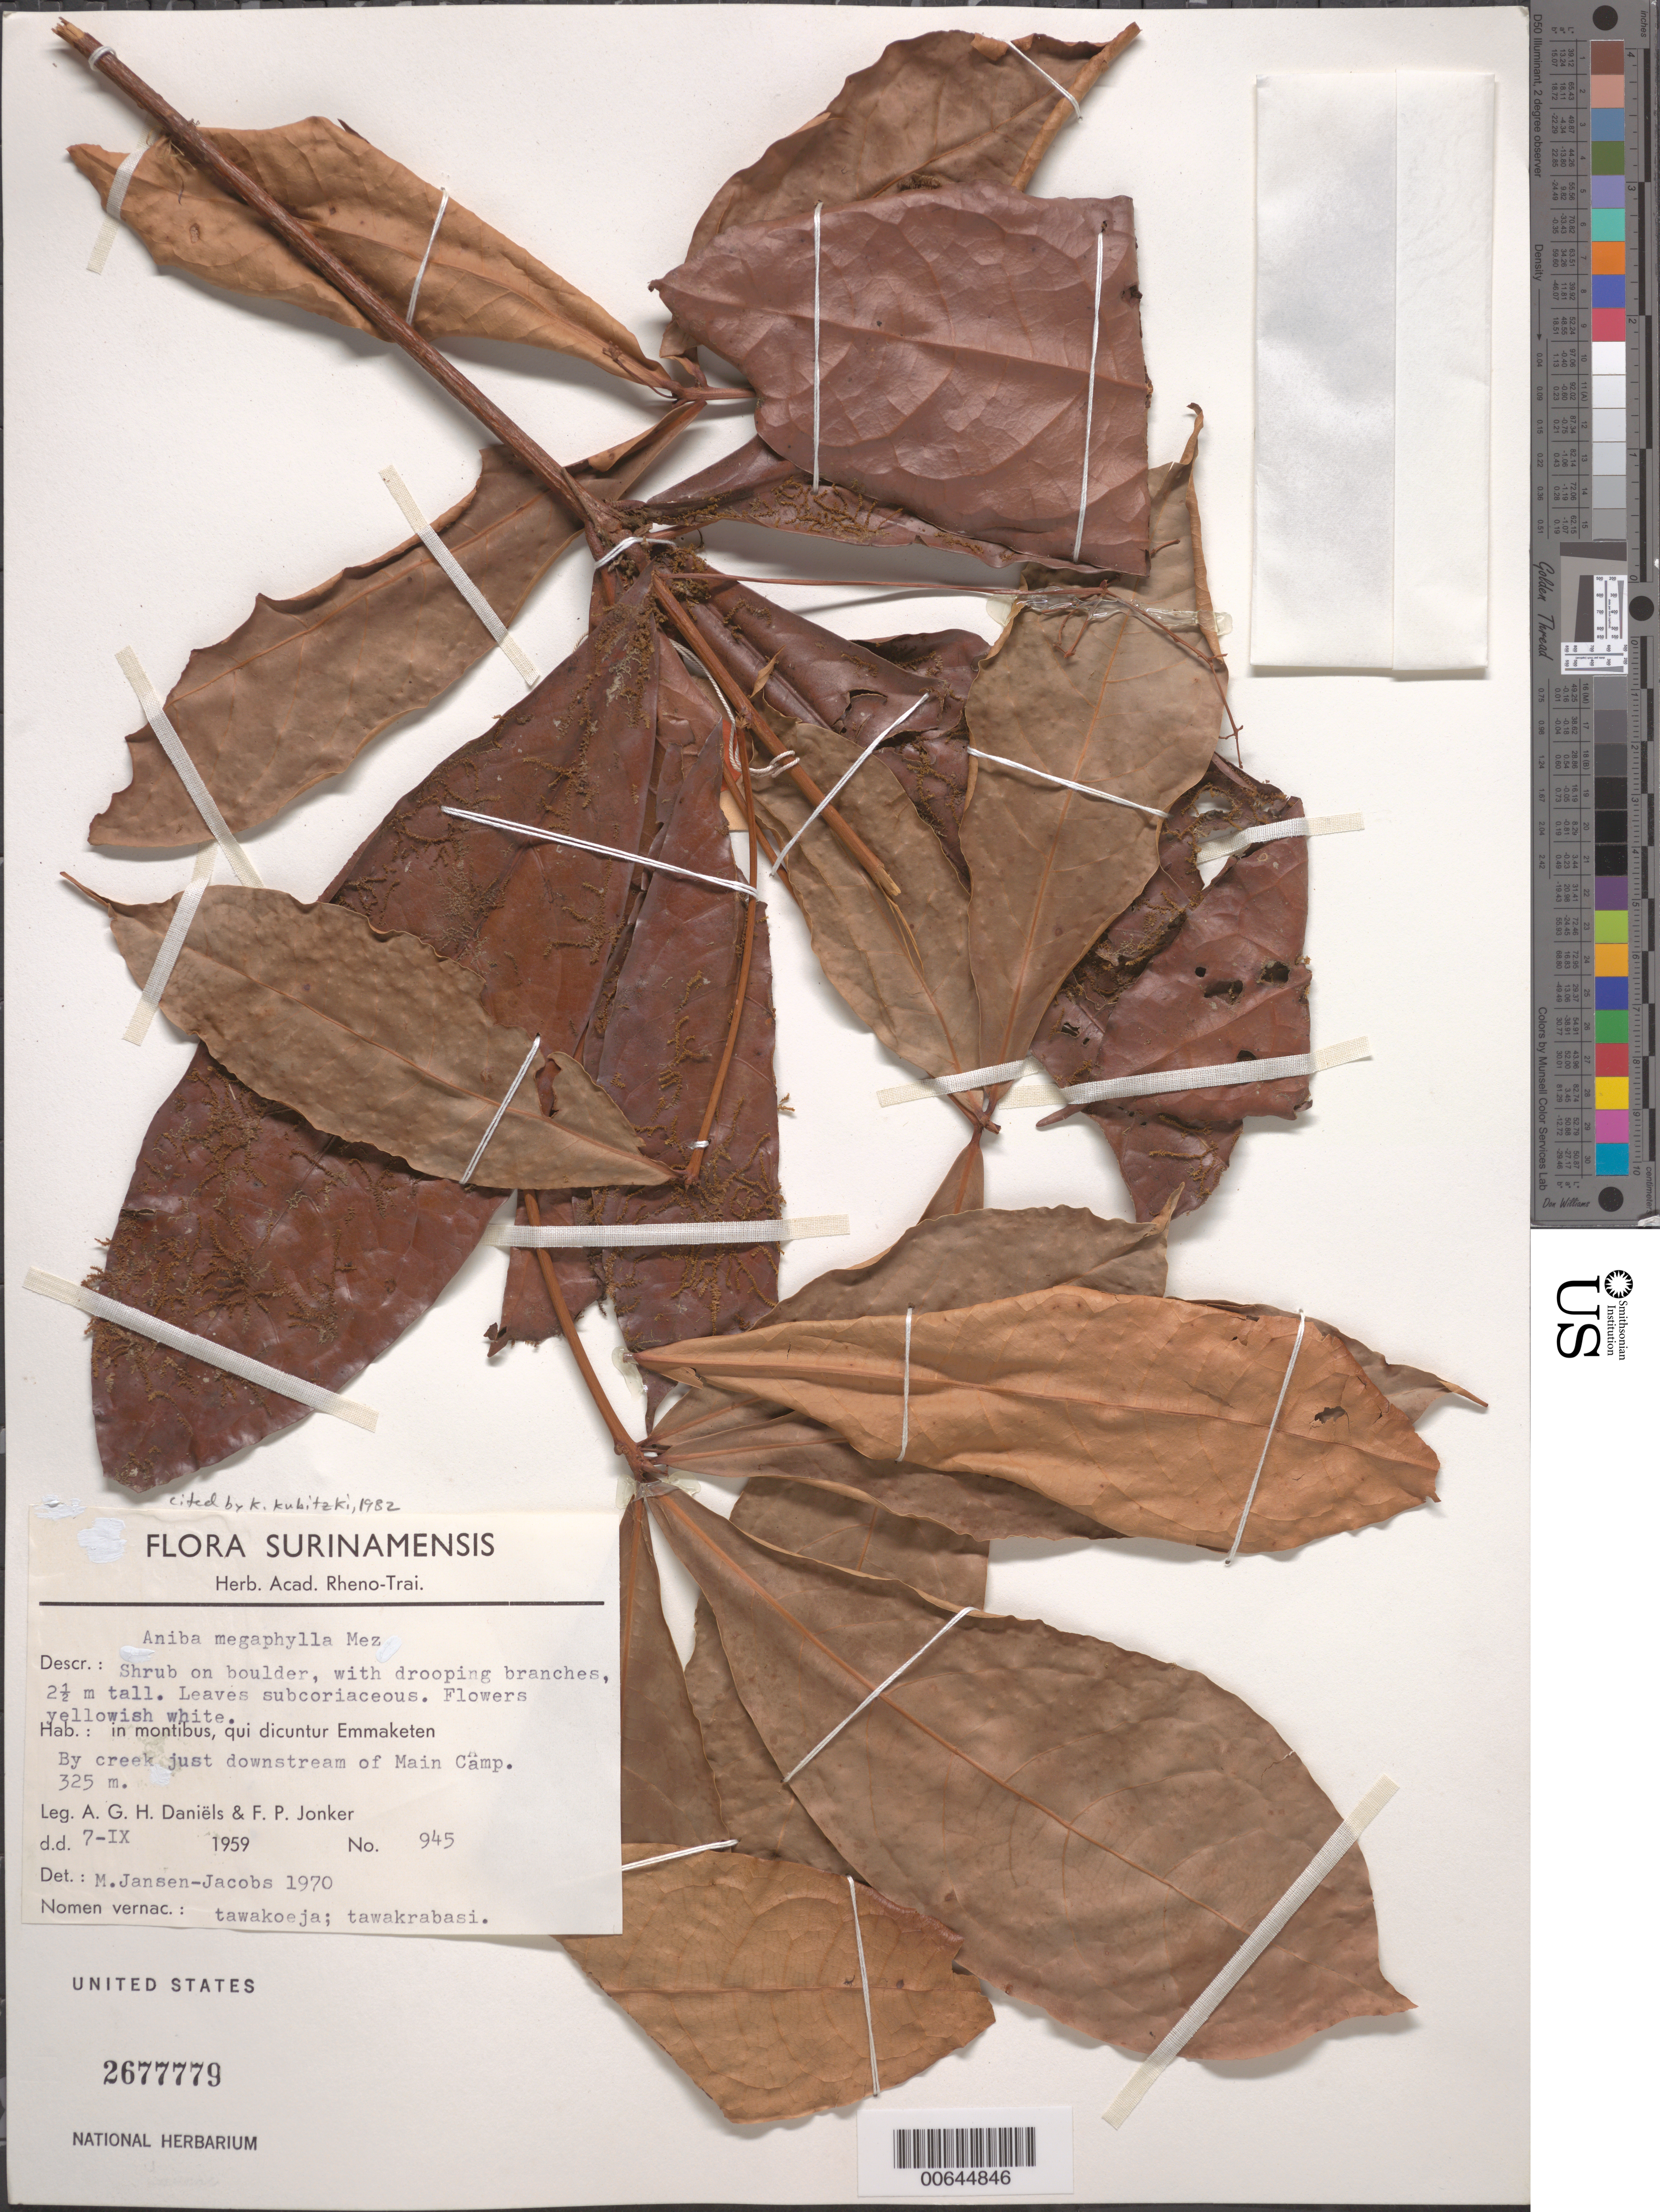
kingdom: Plantae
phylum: Tracheophyta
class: Magnoliopsida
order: Laurales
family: Lauraceae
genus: Aniba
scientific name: Aniba megaphylla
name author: Mez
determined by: Jansen-Jacobs, M. J., (U), Nationaal Herbarium Nederland, Utrecht University branch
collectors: A. Daniëls & F. P. Jonker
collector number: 945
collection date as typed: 7-Sep-59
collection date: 1959-09-07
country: Suriname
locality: Emmaketen, Sw of Grote Hendriktop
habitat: Montibus, qui dicuntur Emmaketen; by creek downstream of Main Camp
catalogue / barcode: US 2677779